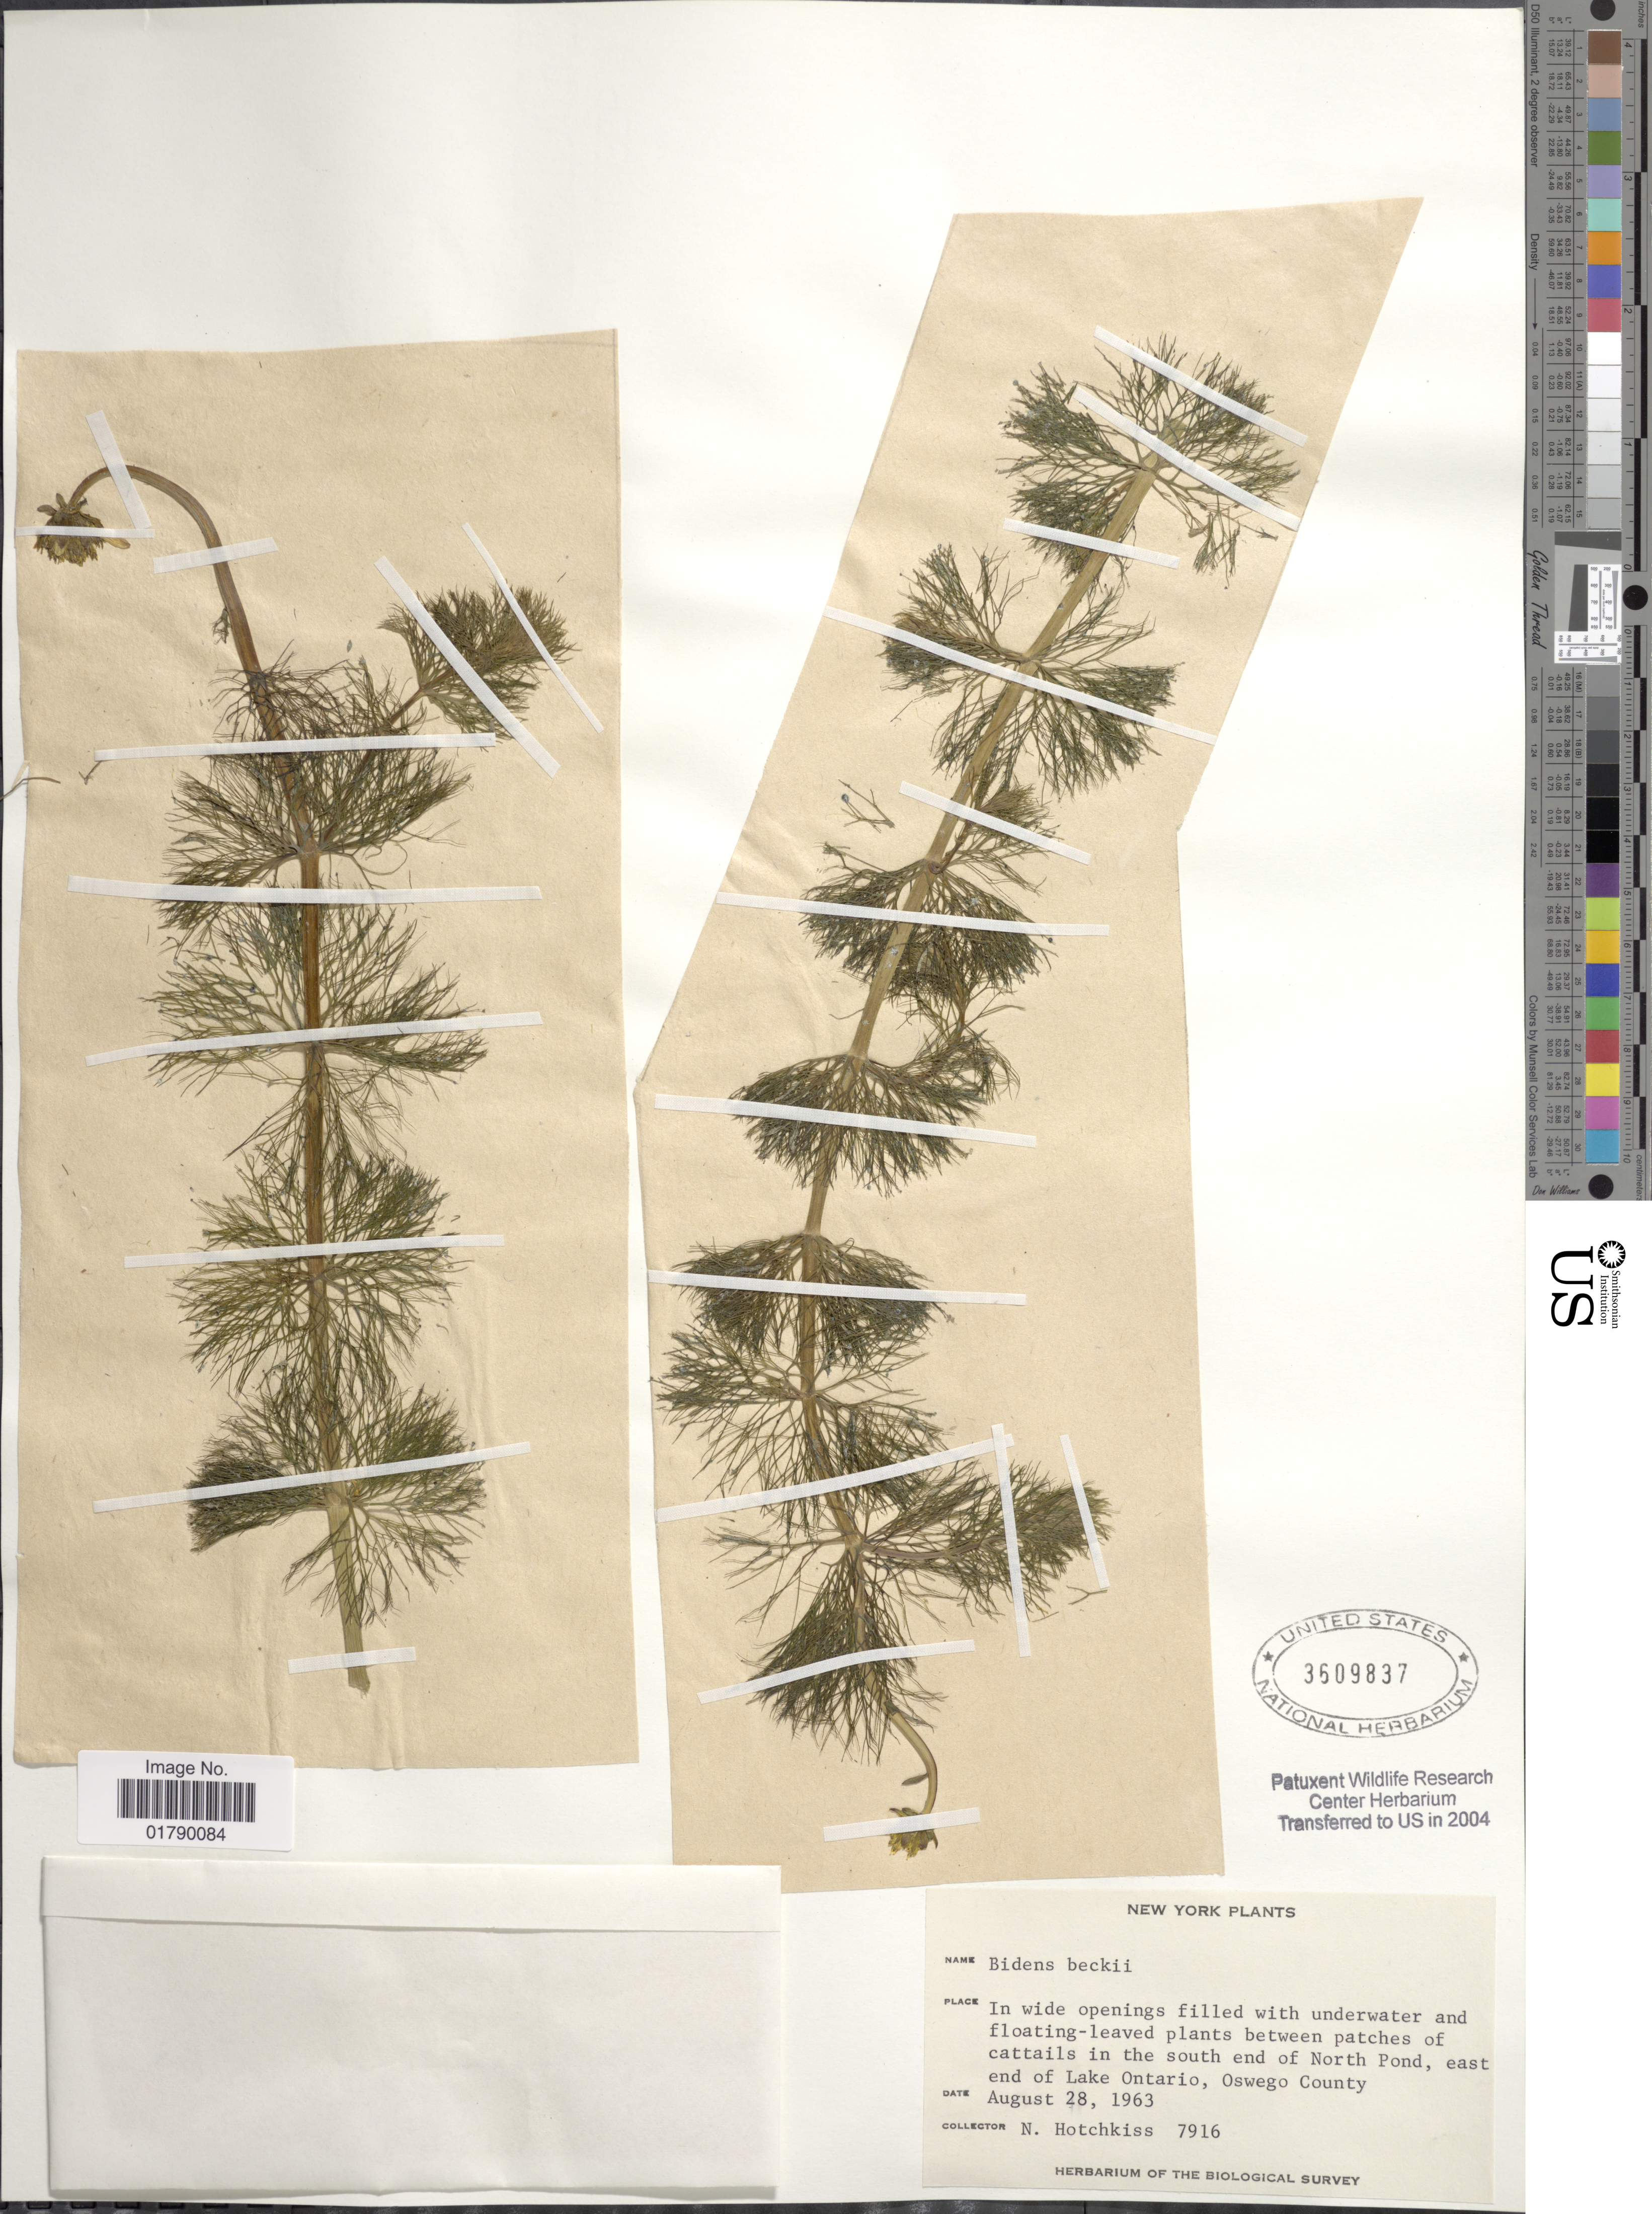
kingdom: Plantae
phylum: Tracheophyta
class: Magnoliopsida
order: Asterales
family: Asteraceae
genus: Megalodonta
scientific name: Megalodonta sp.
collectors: N. Hotchkiss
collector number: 7916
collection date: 1963-08-28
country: United States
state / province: New York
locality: In wide openings filled with underwater and floating leaved plants between patches of cattails in the south end North Pond, east end of Lake Ontario, Oswego County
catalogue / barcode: US 3609837